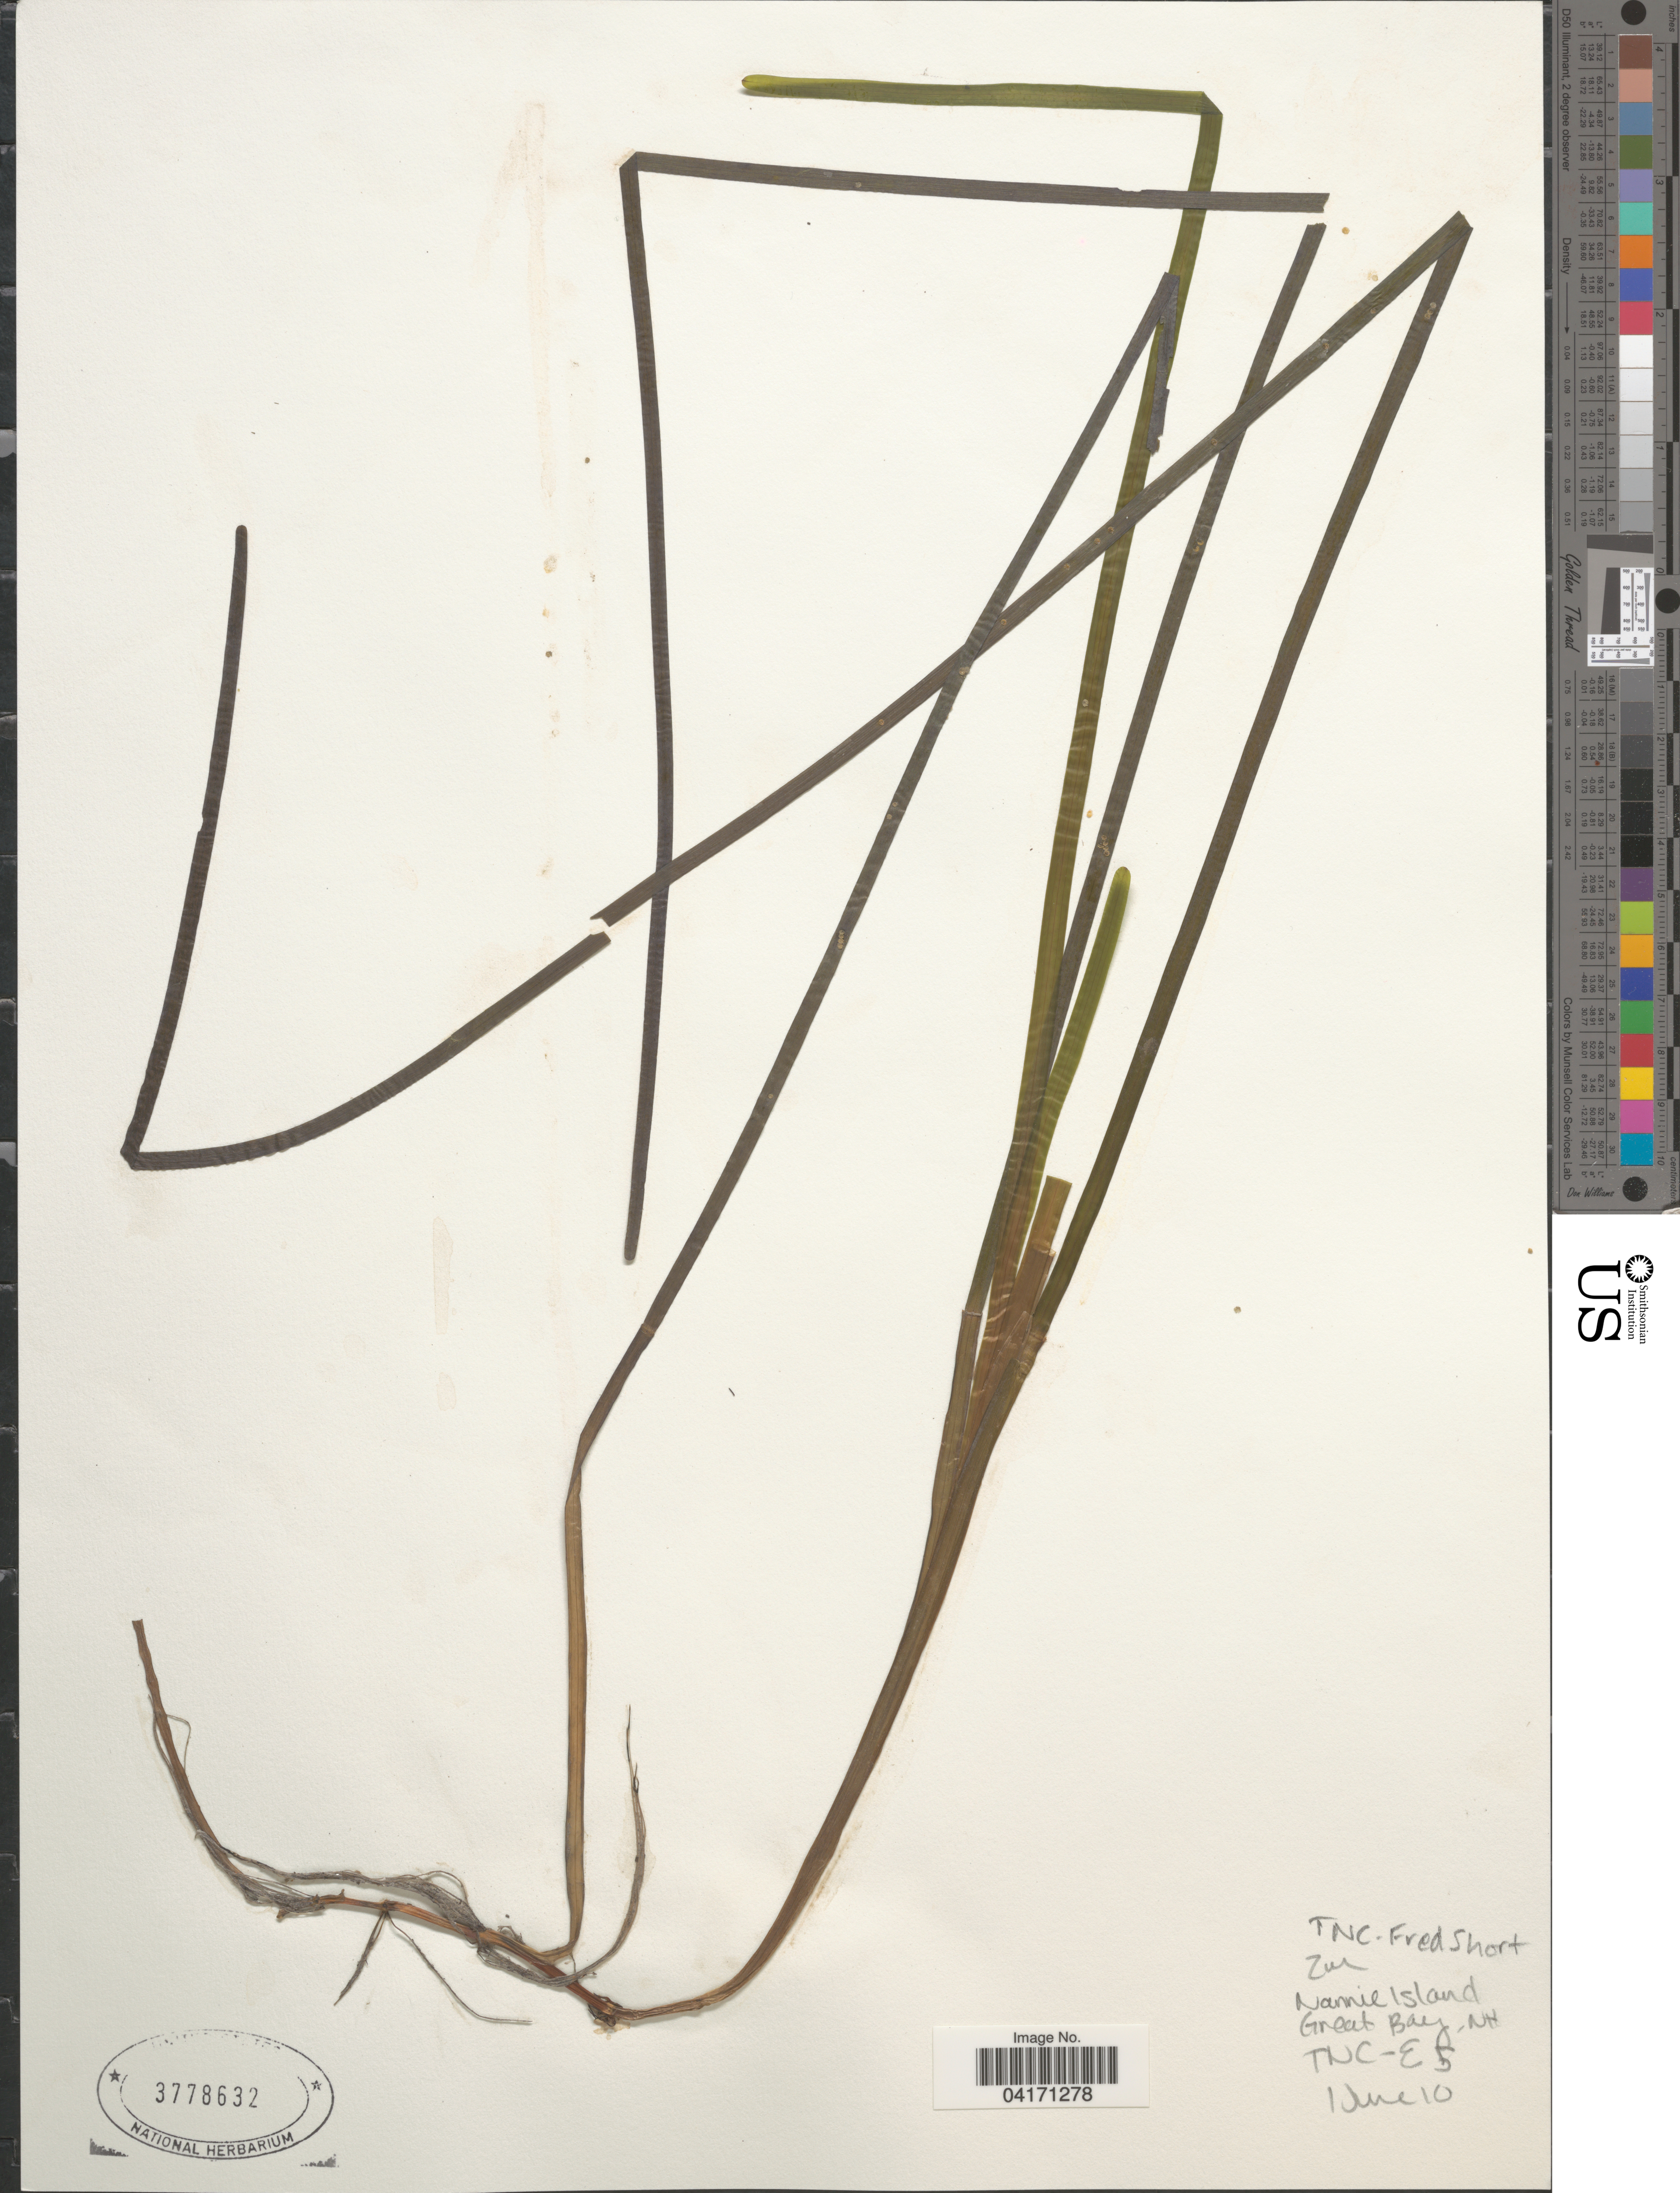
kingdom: Plantae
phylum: Tracheophyta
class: Liliopsida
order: Alismatales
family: Zosteraceae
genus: Zostera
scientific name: Zostera marina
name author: L.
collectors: F. Short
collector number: TNC-E5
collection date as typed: Transcribed d/m/y: 1/6/10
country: United States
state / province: New Hampshire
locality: Nannie Island. Great Bay.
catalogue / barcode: US 3778632